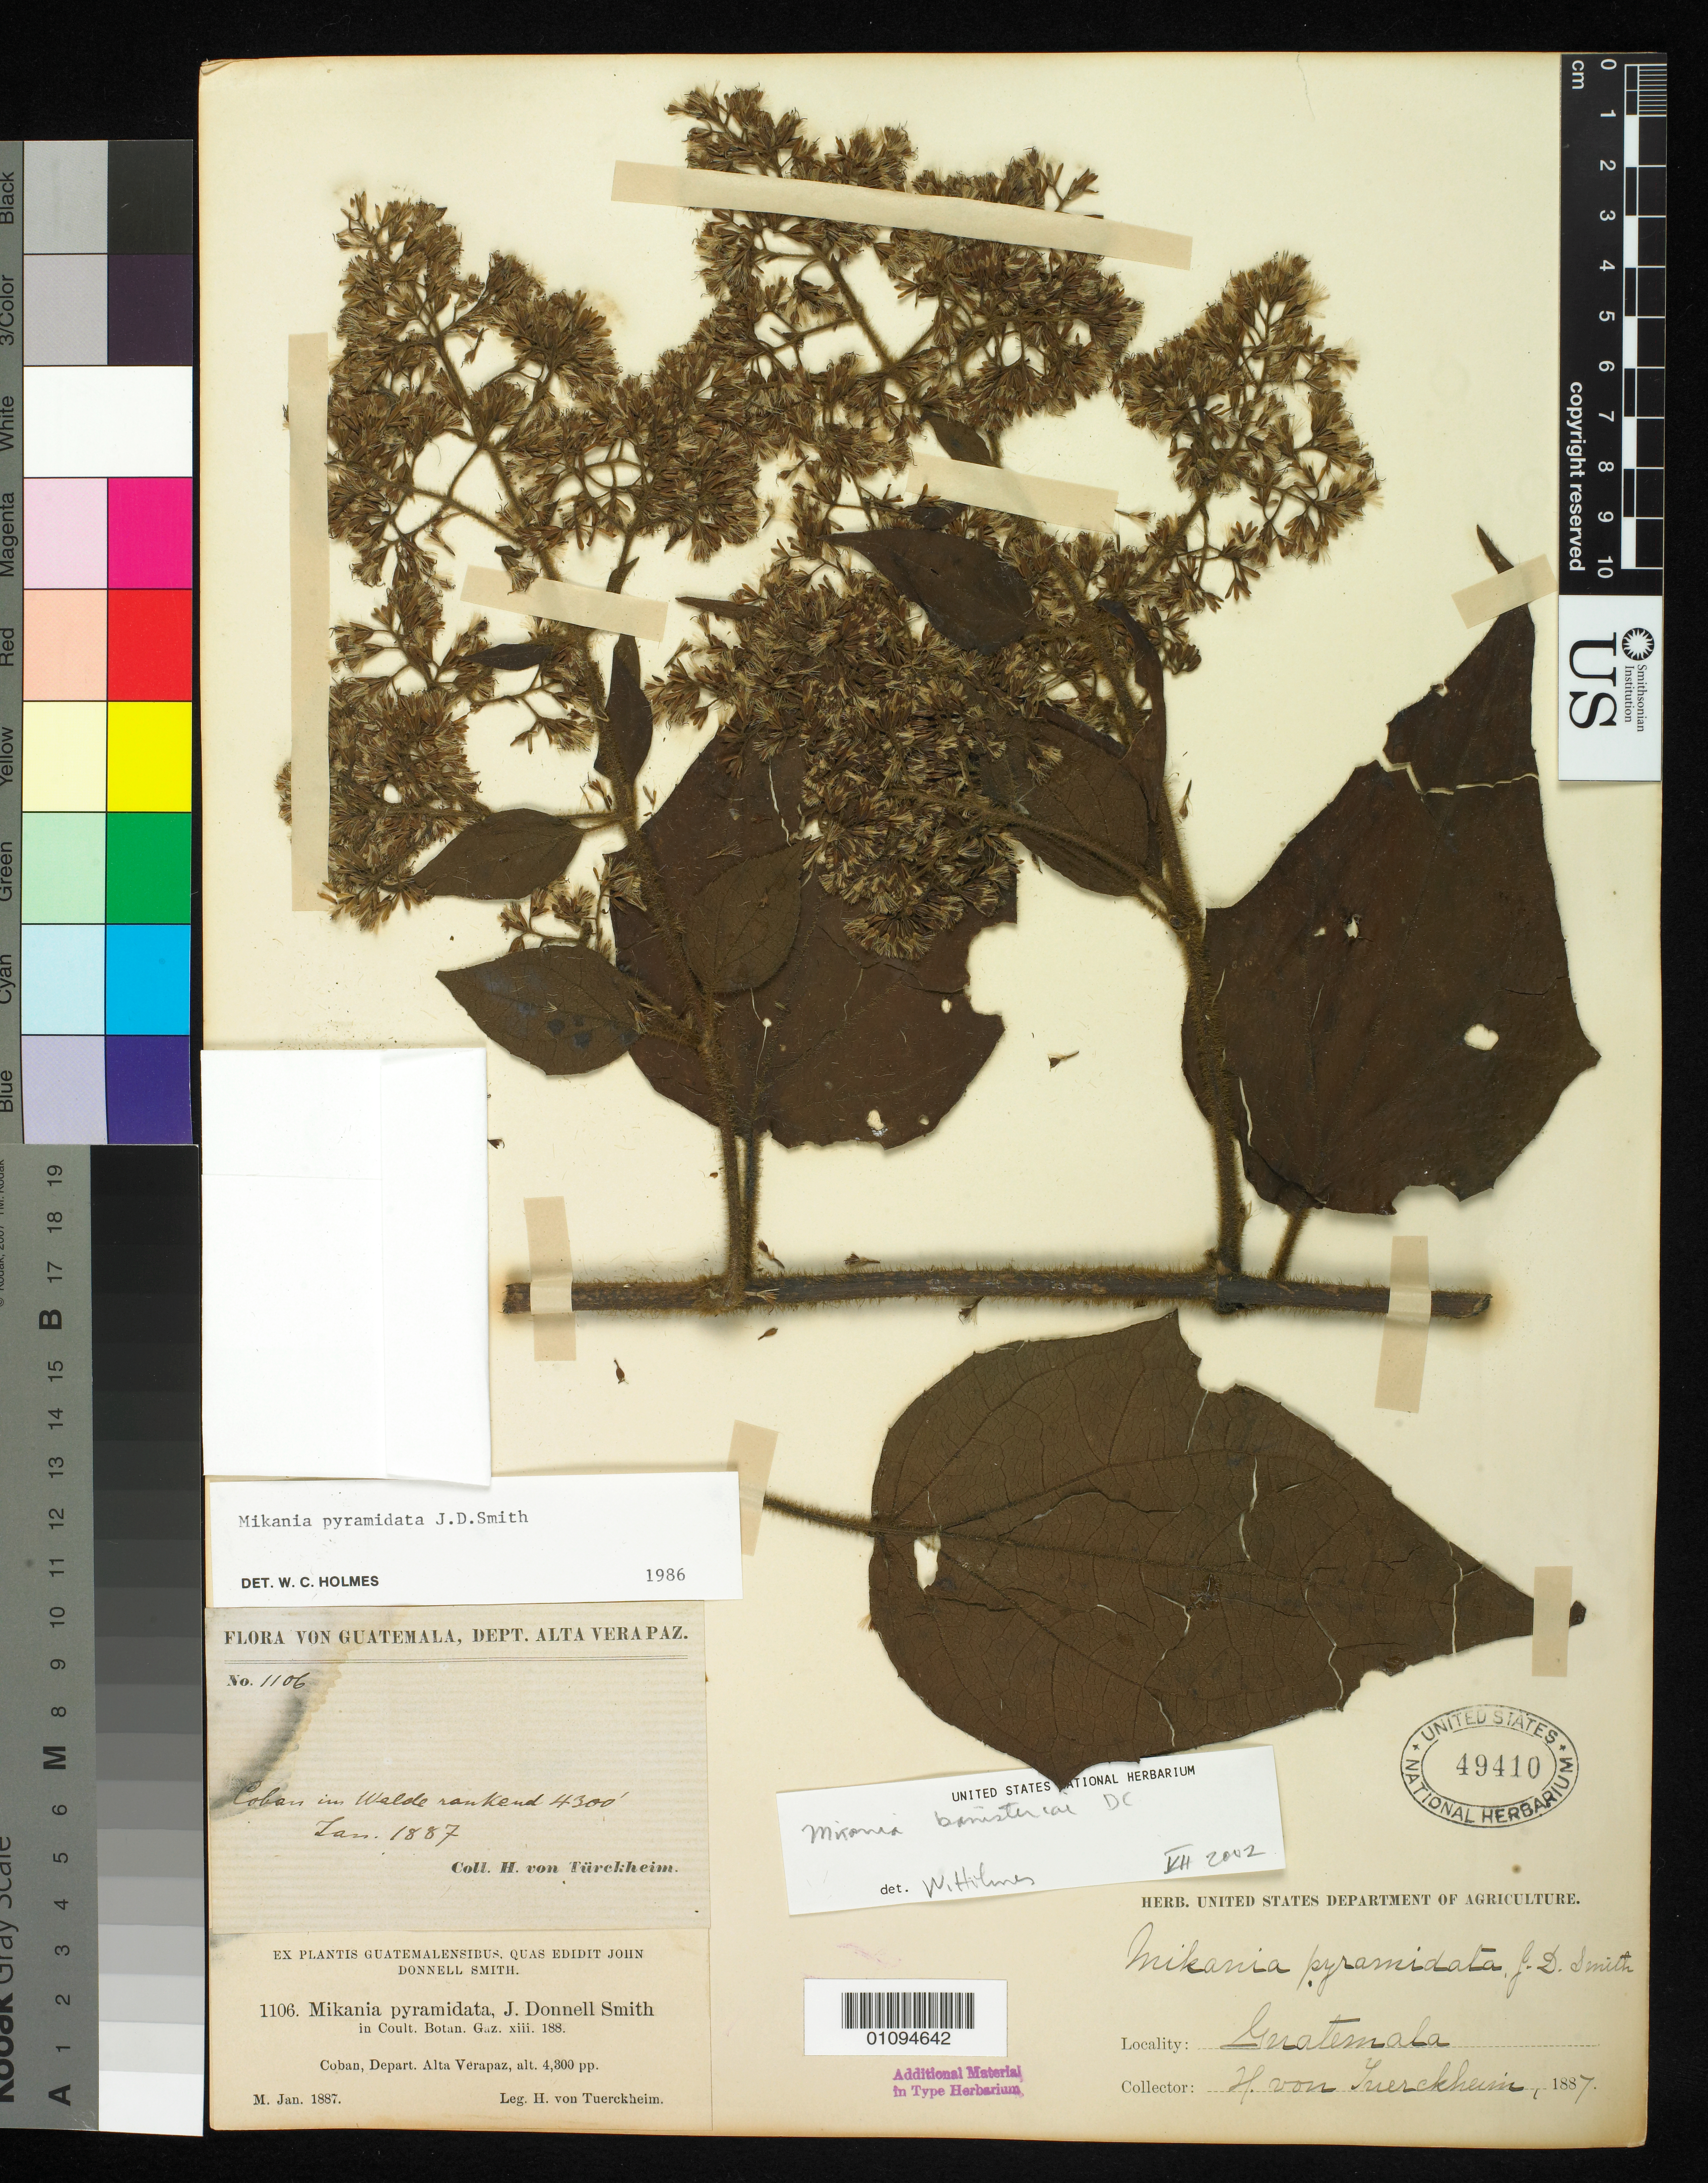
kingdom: Plantae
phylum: Tracheophyta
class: Magnoliopsida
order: Asterales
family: Asteraceae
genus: Mikania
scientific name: Mikania pyramidata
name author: Donn. Sm.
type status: Type Collection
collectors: H. von Türckheim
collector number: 1106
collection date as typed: Jan 1887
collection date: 1887-01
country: Guatemala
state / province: Alta Verapaz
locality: Cobán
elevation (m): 1311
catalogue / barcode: US 49410